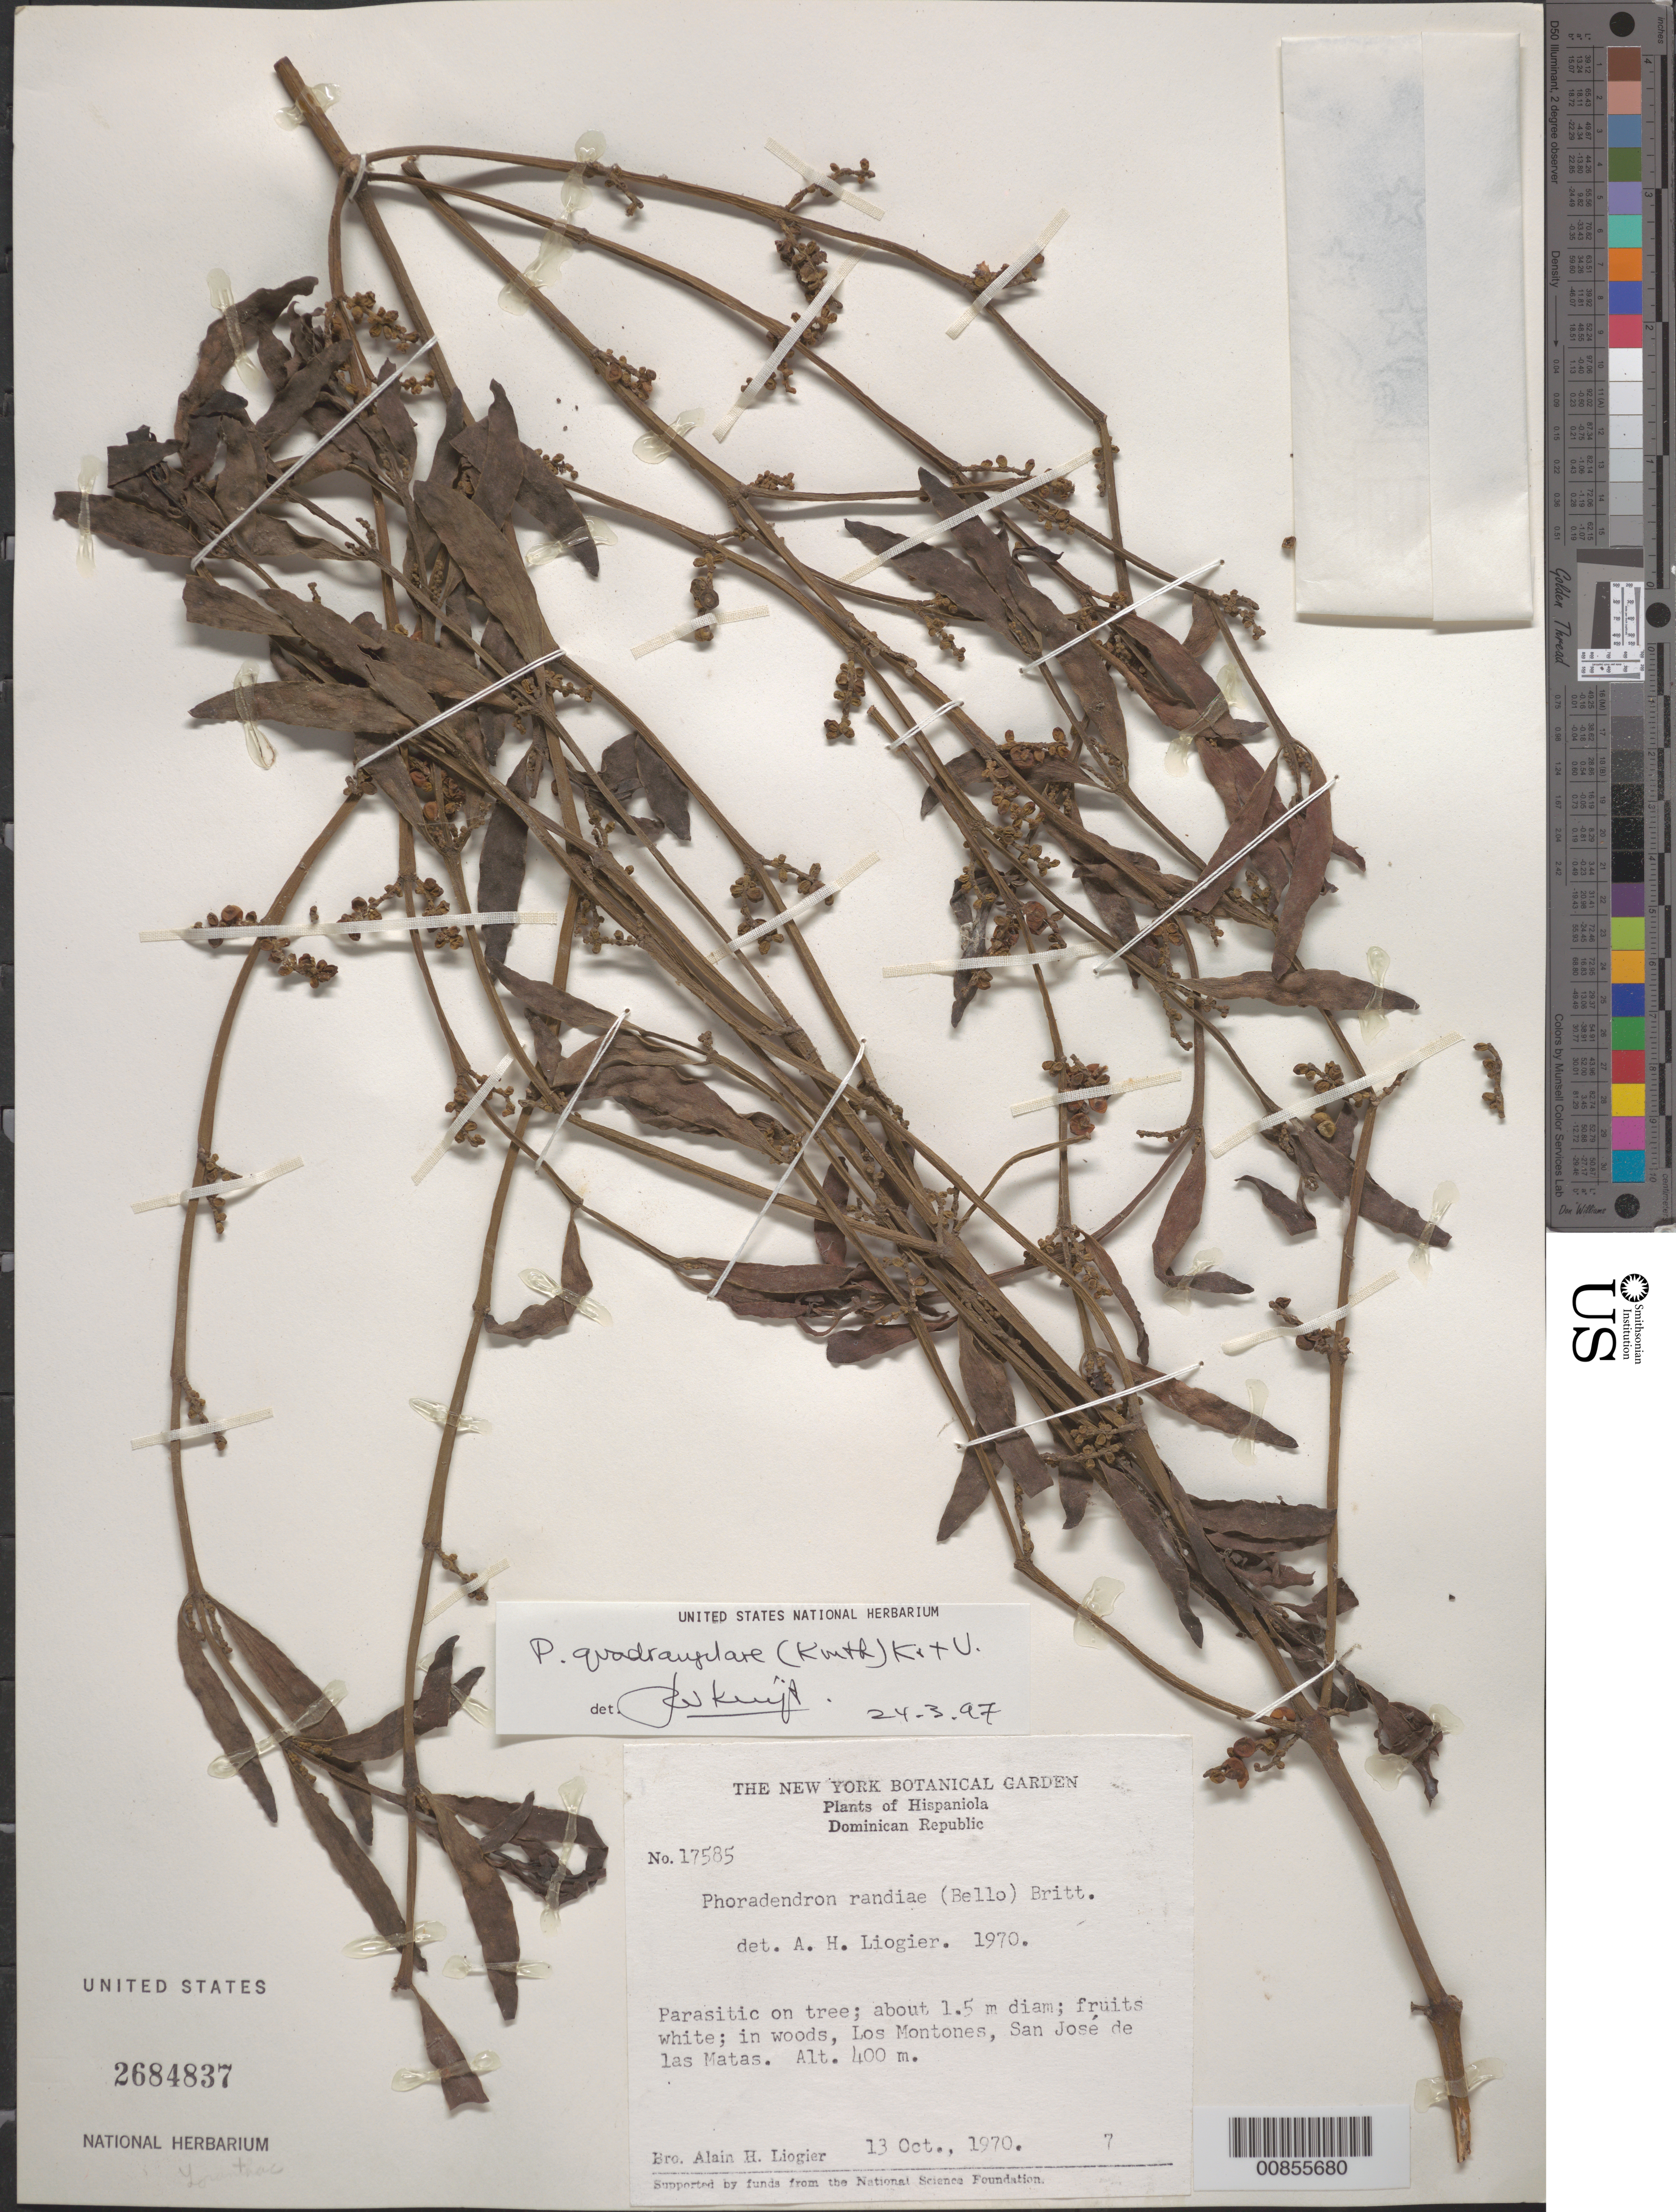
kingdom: Plantae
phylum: Tracheophyta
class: Magnoliopsida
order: Santalales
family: Viscaceae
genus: Phoradendron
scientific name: Phoradendron quadrangulare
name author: (Kunth) Griseb.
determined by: Kuijt, Job, (CANADA)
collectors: A. H. Liogier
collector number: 17585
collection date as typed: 13 Oct 1970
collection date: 1970-10-13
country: Dominican Republic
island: Hispaniola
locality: Los Montones, San José de las Matas.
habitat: On tree. In woods.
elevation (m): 400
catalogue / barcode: US 2684837